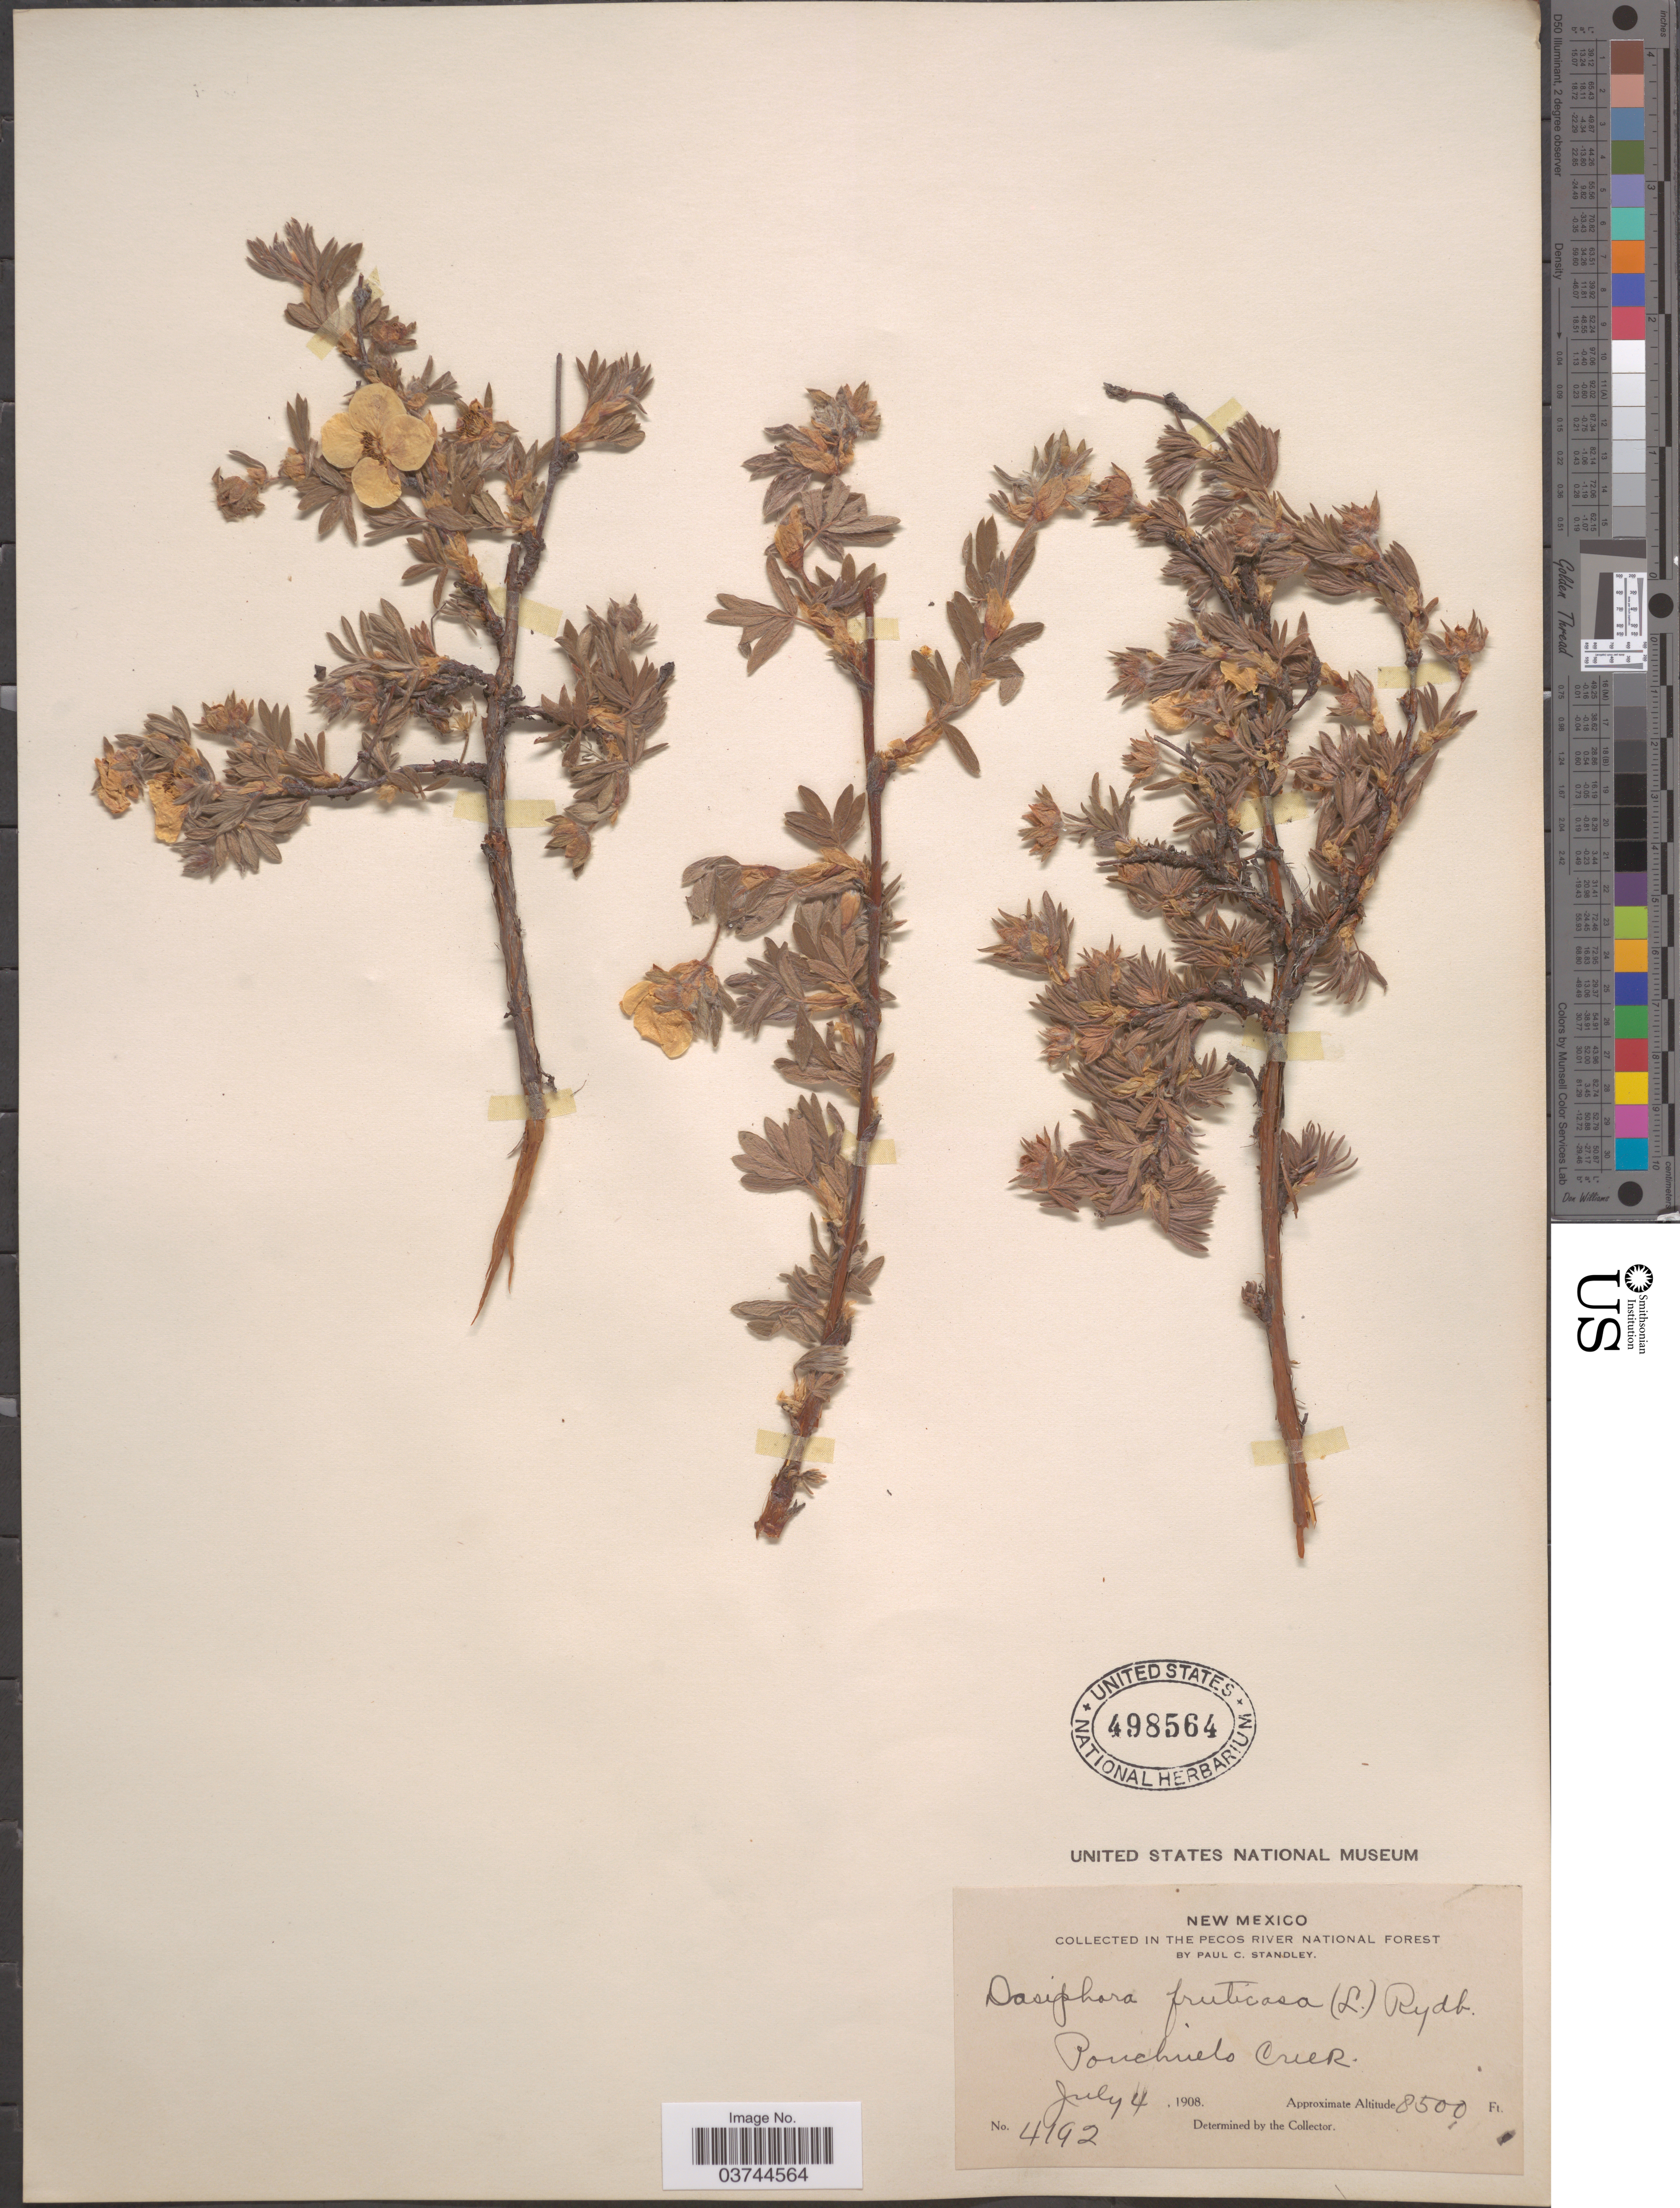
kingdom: Plantae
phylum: Tracheophyta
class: Magnoliopsida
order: Rosales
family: Rosaceae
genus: Dasiphora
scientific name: Dasiphora fruticosa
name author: (L.) Rydb.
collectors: P. C. Standley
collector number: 4192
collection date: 1908-07-04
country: United States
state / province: New Mexico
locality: In the Pecos River National Forest. Ponchuela Creek.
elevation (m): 2591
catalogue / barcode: US 498564